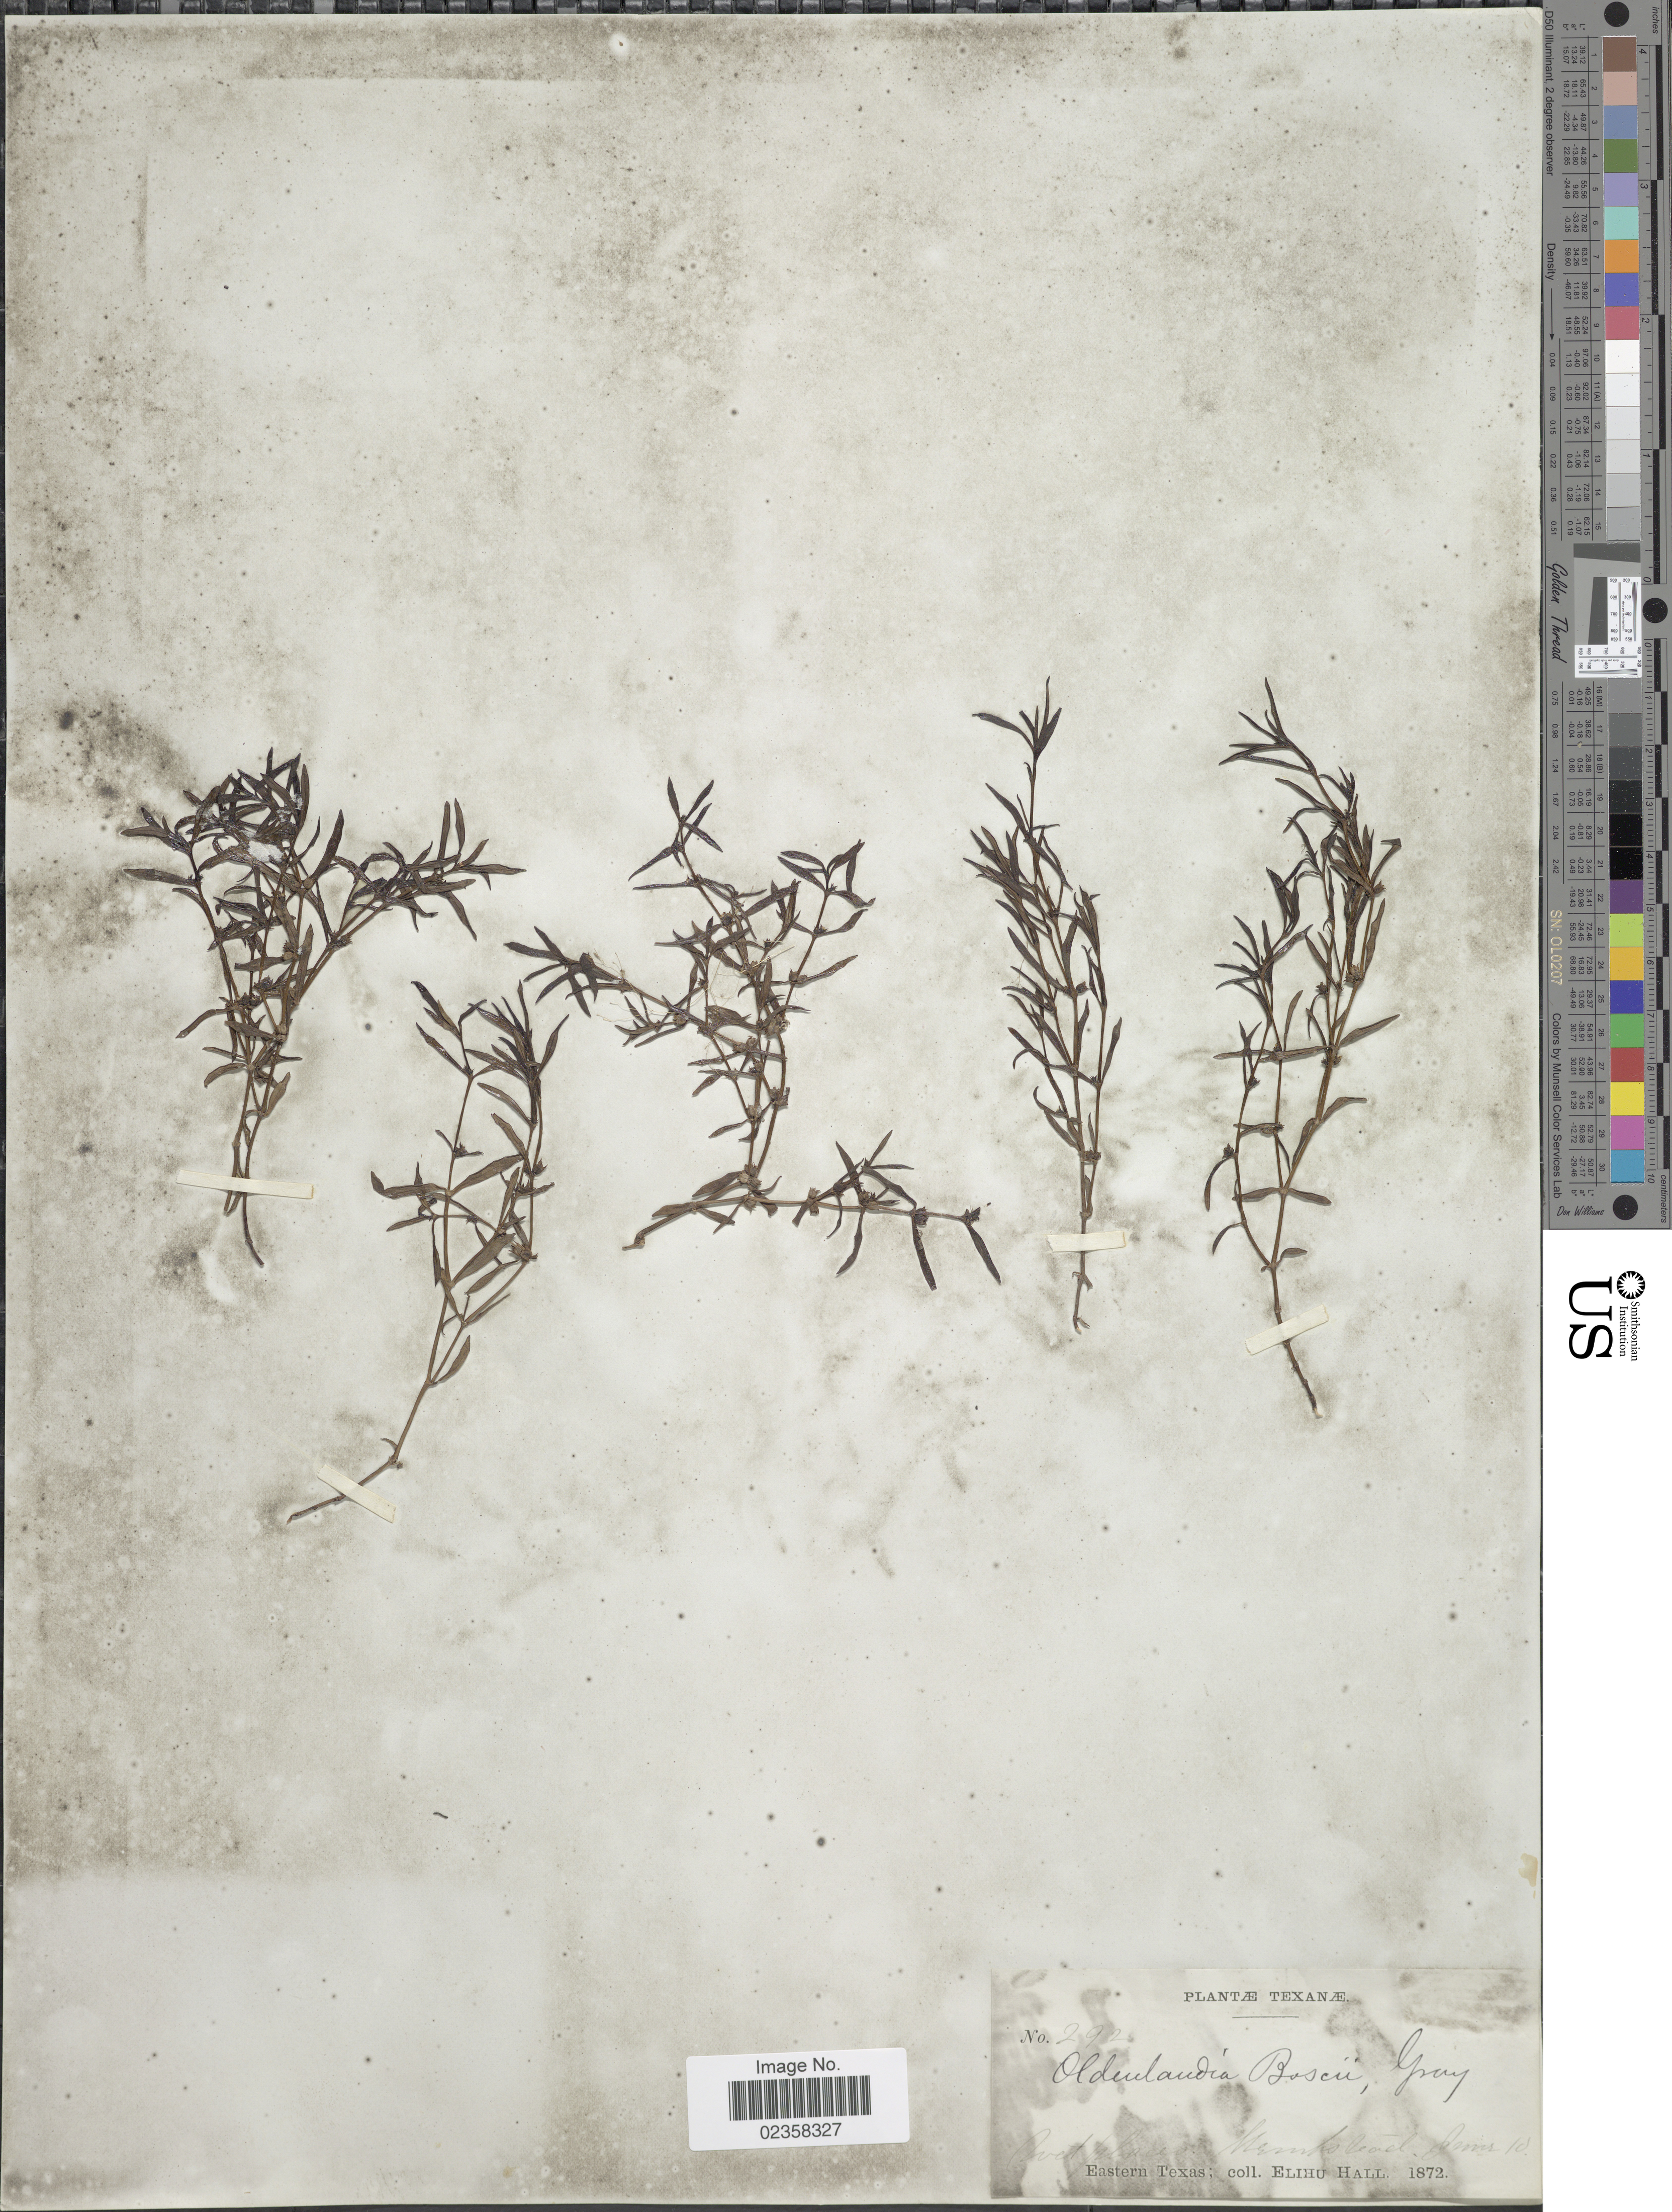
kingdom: Plantae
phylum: Tracheophyta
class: Magnoliopsida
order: Gentianales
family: Rubiaceae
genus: Oldenlandia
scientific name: Oldenlandia boscii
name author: (DC.) Chapm.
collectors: E. Hall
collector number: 292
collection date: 1872-06-10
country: United States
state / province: Texas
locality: Hempstead, Eastern Texas